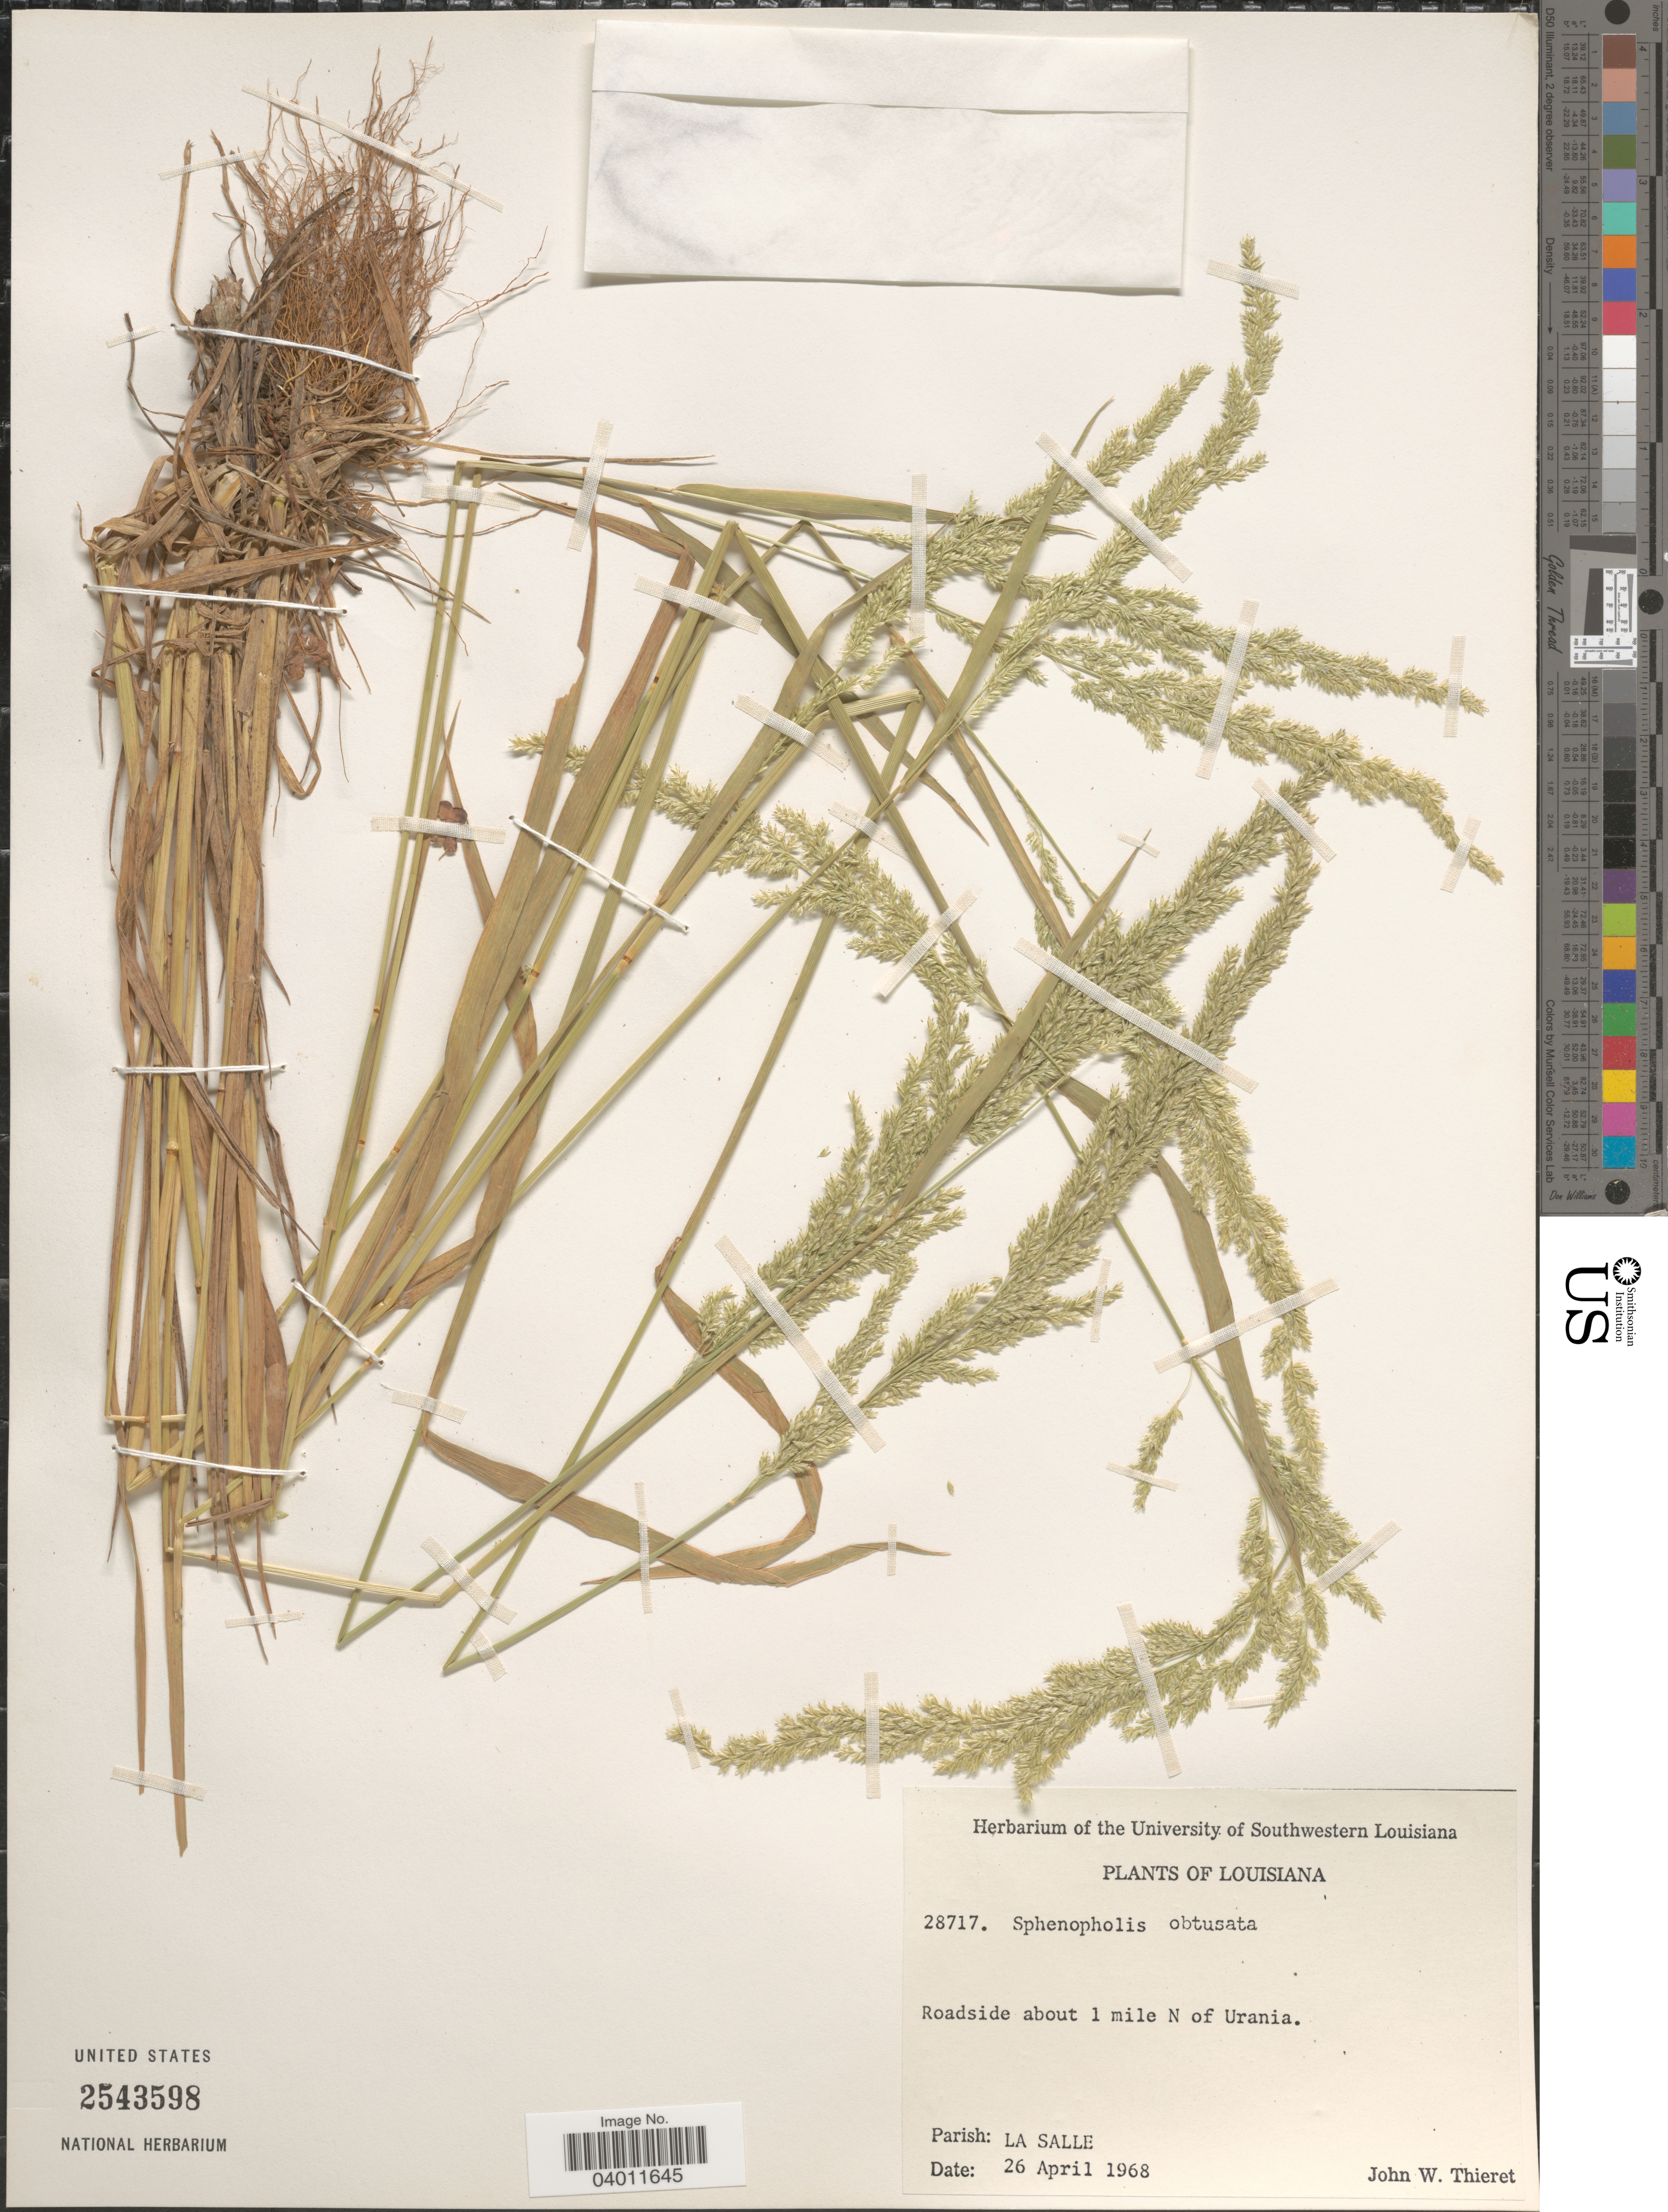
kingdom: Plantae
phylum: Tracheophyta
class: Liliopsida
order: Poales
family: Poaceae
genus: Sphenopholis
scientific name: Sphenopholis obtusata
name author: (Michx.) Scribn.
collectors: J. W. Thieret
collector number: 28717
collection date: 1968-04-26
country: United States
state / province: Louisiana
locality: Roadside about 1 mile N of Urania. Parish: La Salle.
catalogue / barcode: US 2543598